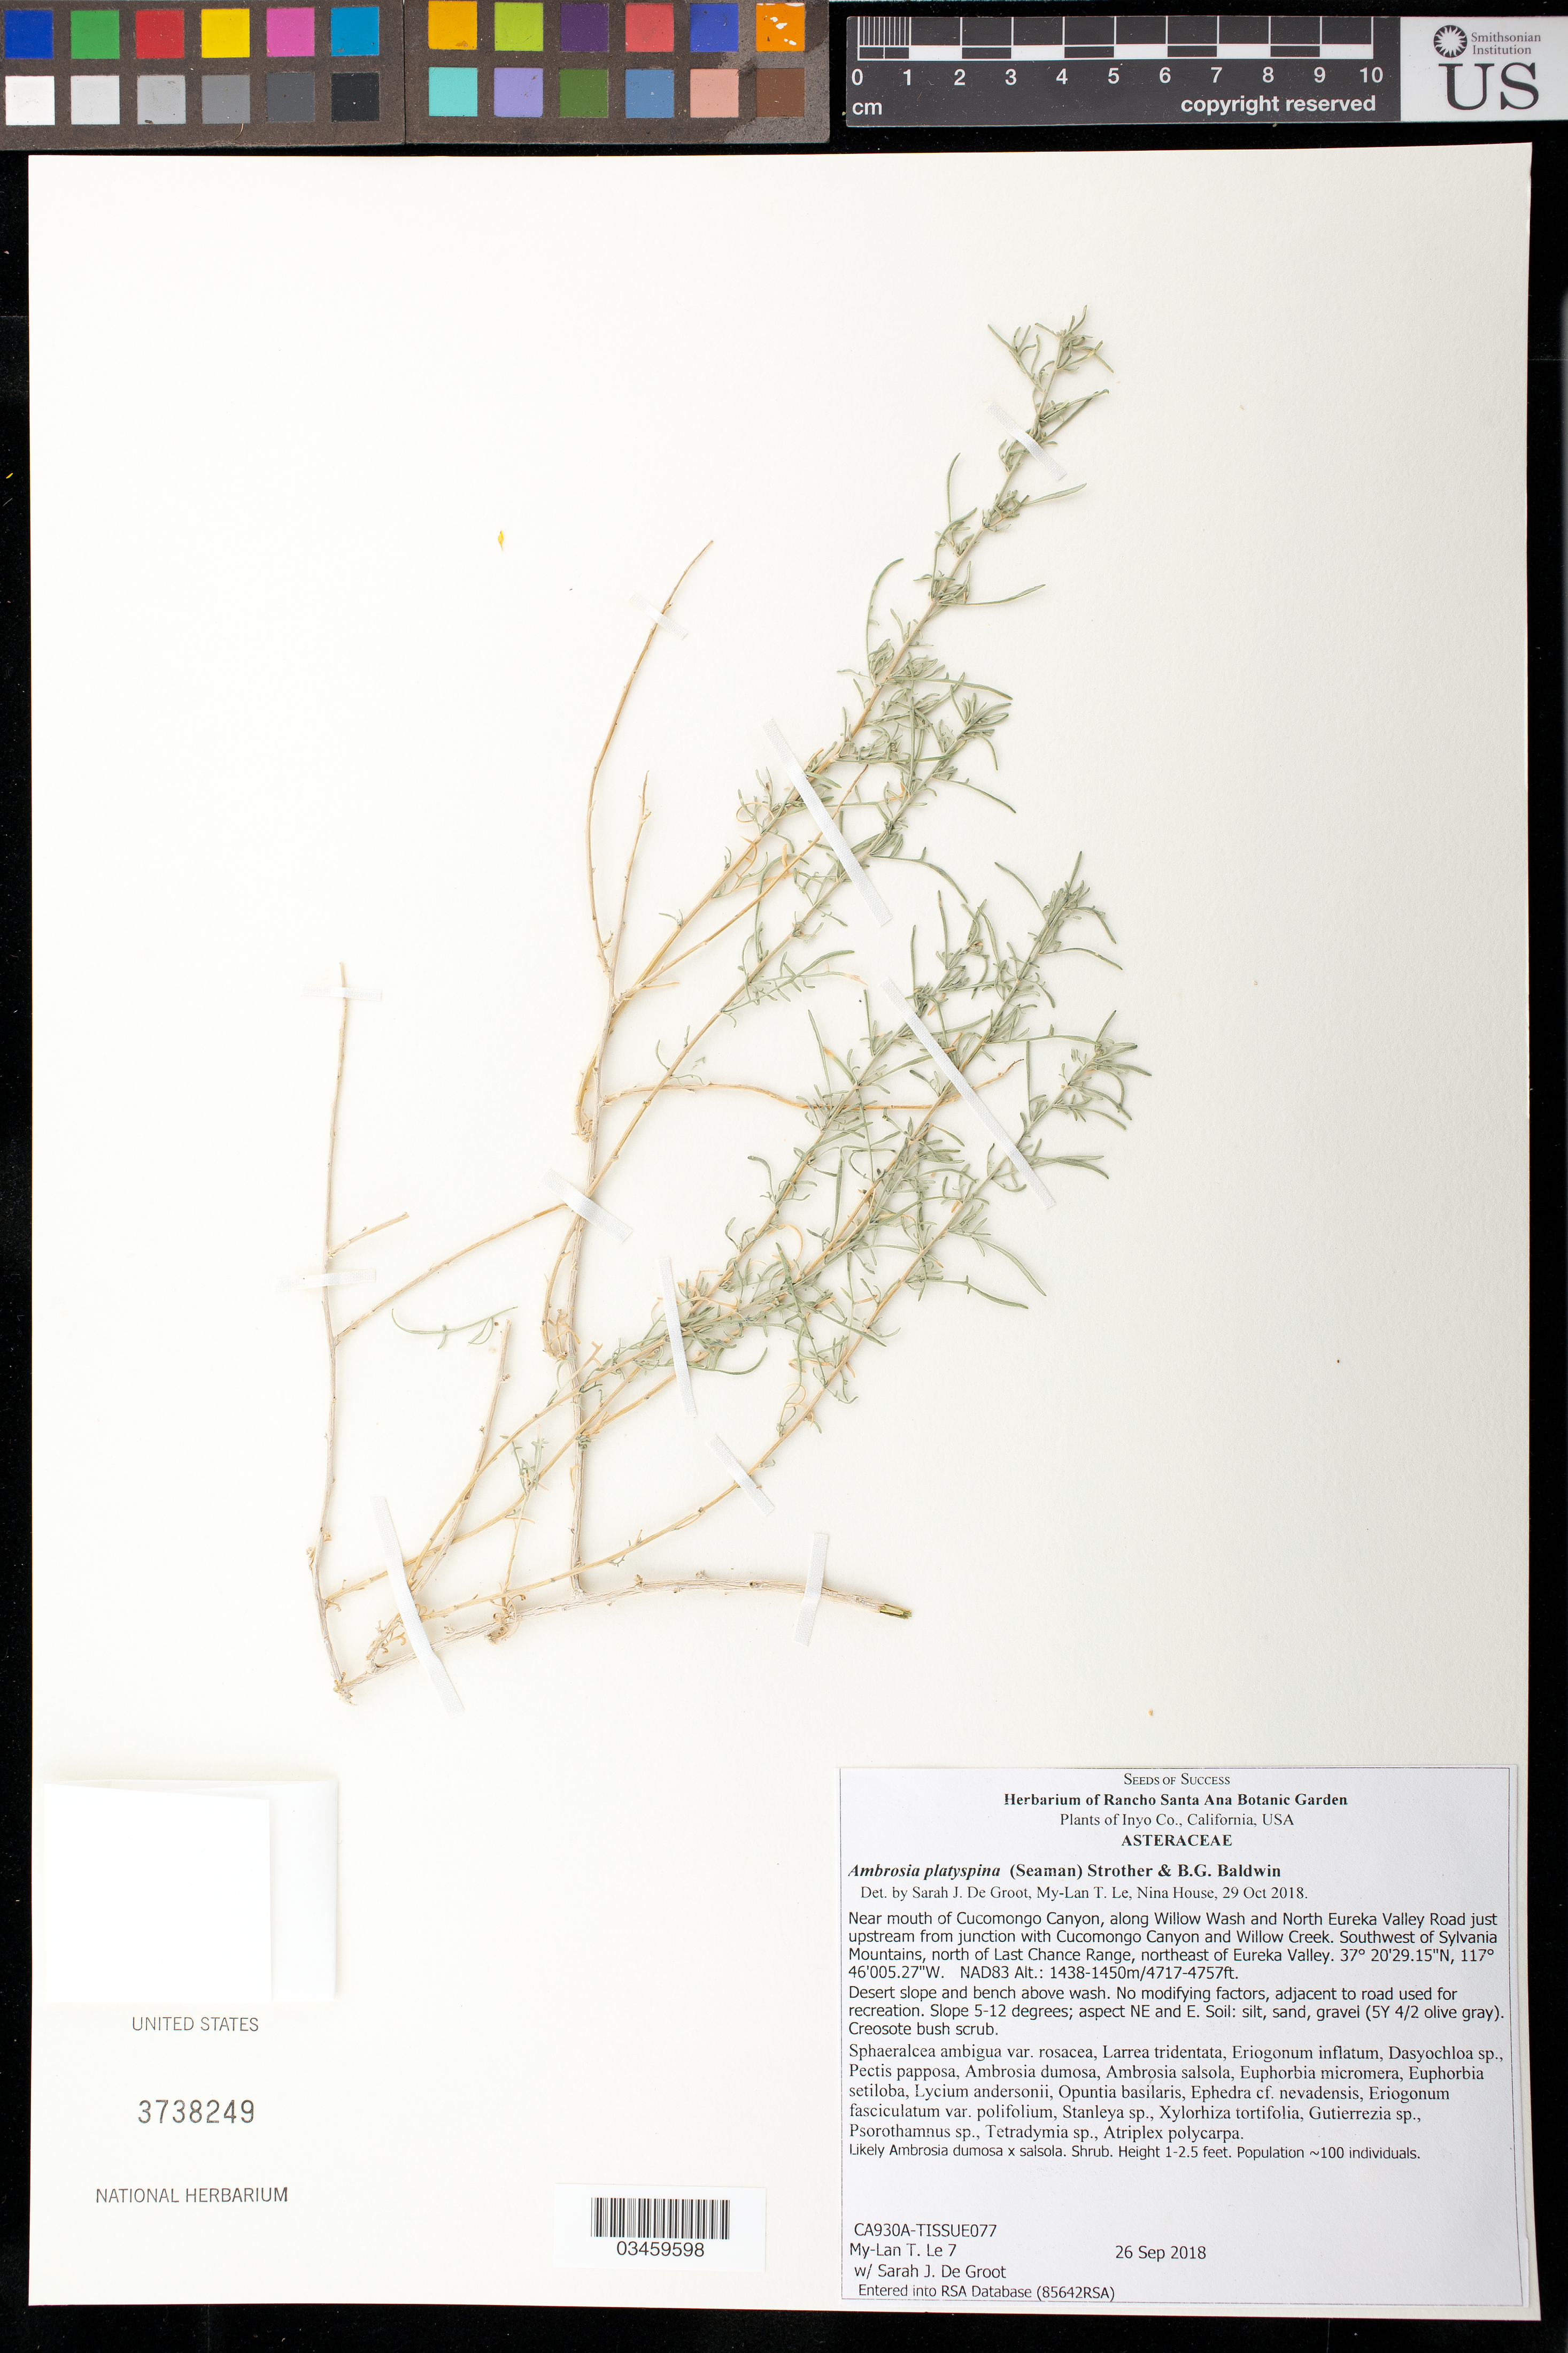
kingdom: Plantae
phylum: Tracheophyta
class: Magnoliopsida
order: Asterales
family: Asteraceae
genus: Ambrosia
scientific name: Ambrosia platyspina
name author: (Seaman) Strother & B.G. Baldwin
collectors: M. Le & S. De Groot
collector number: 7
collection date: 2018-09-26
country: United States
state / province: California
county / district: Inyo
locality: Near mouth of Cucomongo Canyon, along Willow Wash and North Eureka Valley Road just upstream from jct with Cucomongo Canyon and Willow Creek. SW of Sylvania Mts, N of Last Chance, NE of Eureka Valley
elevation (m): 1438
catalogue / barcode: US 3738249